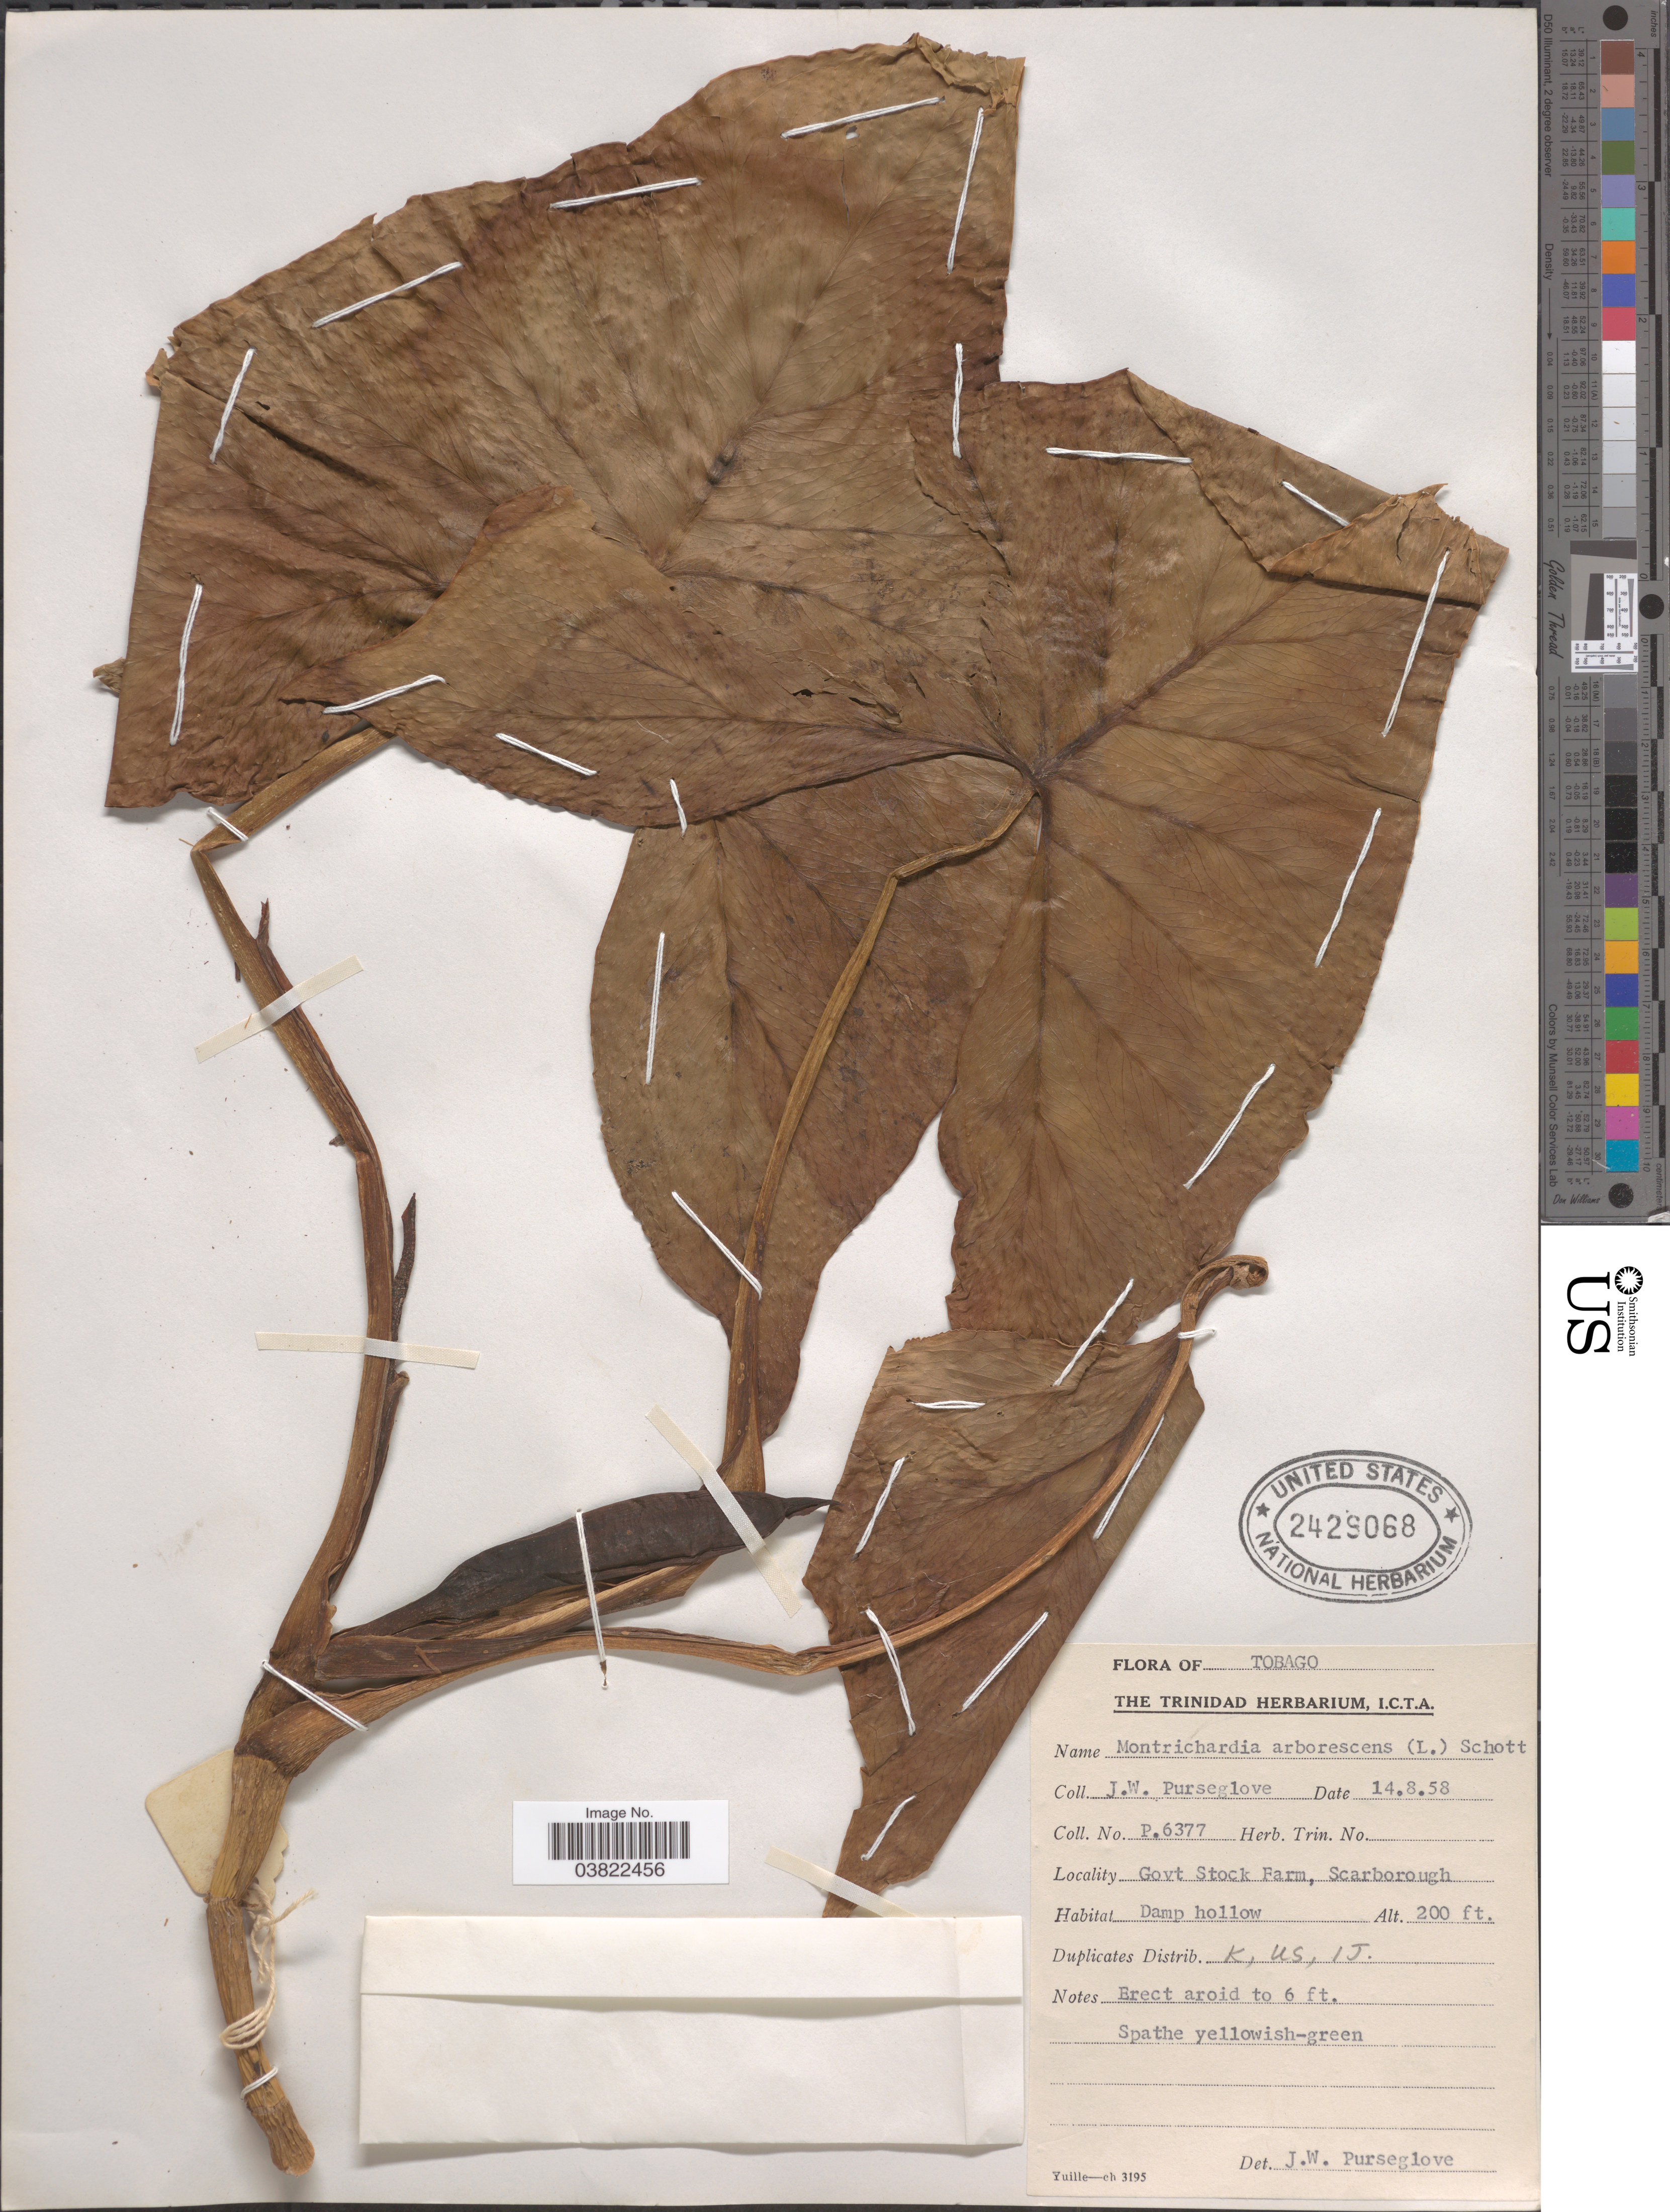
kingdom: Plantae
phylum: Tracheophyta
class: Liliopsida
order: Alismatales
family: Araceae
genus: Montrichardia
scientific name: Montrichardia arborea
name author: (Kunth) Schott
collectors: J. Purseglove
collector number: P.6377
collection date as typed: Transcribed d/m/y: 14/8/58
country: Trinidad and Tobago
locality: Tobago. Govt Stock Farm, Scarborough.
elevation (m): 61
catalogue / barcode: US 2428068